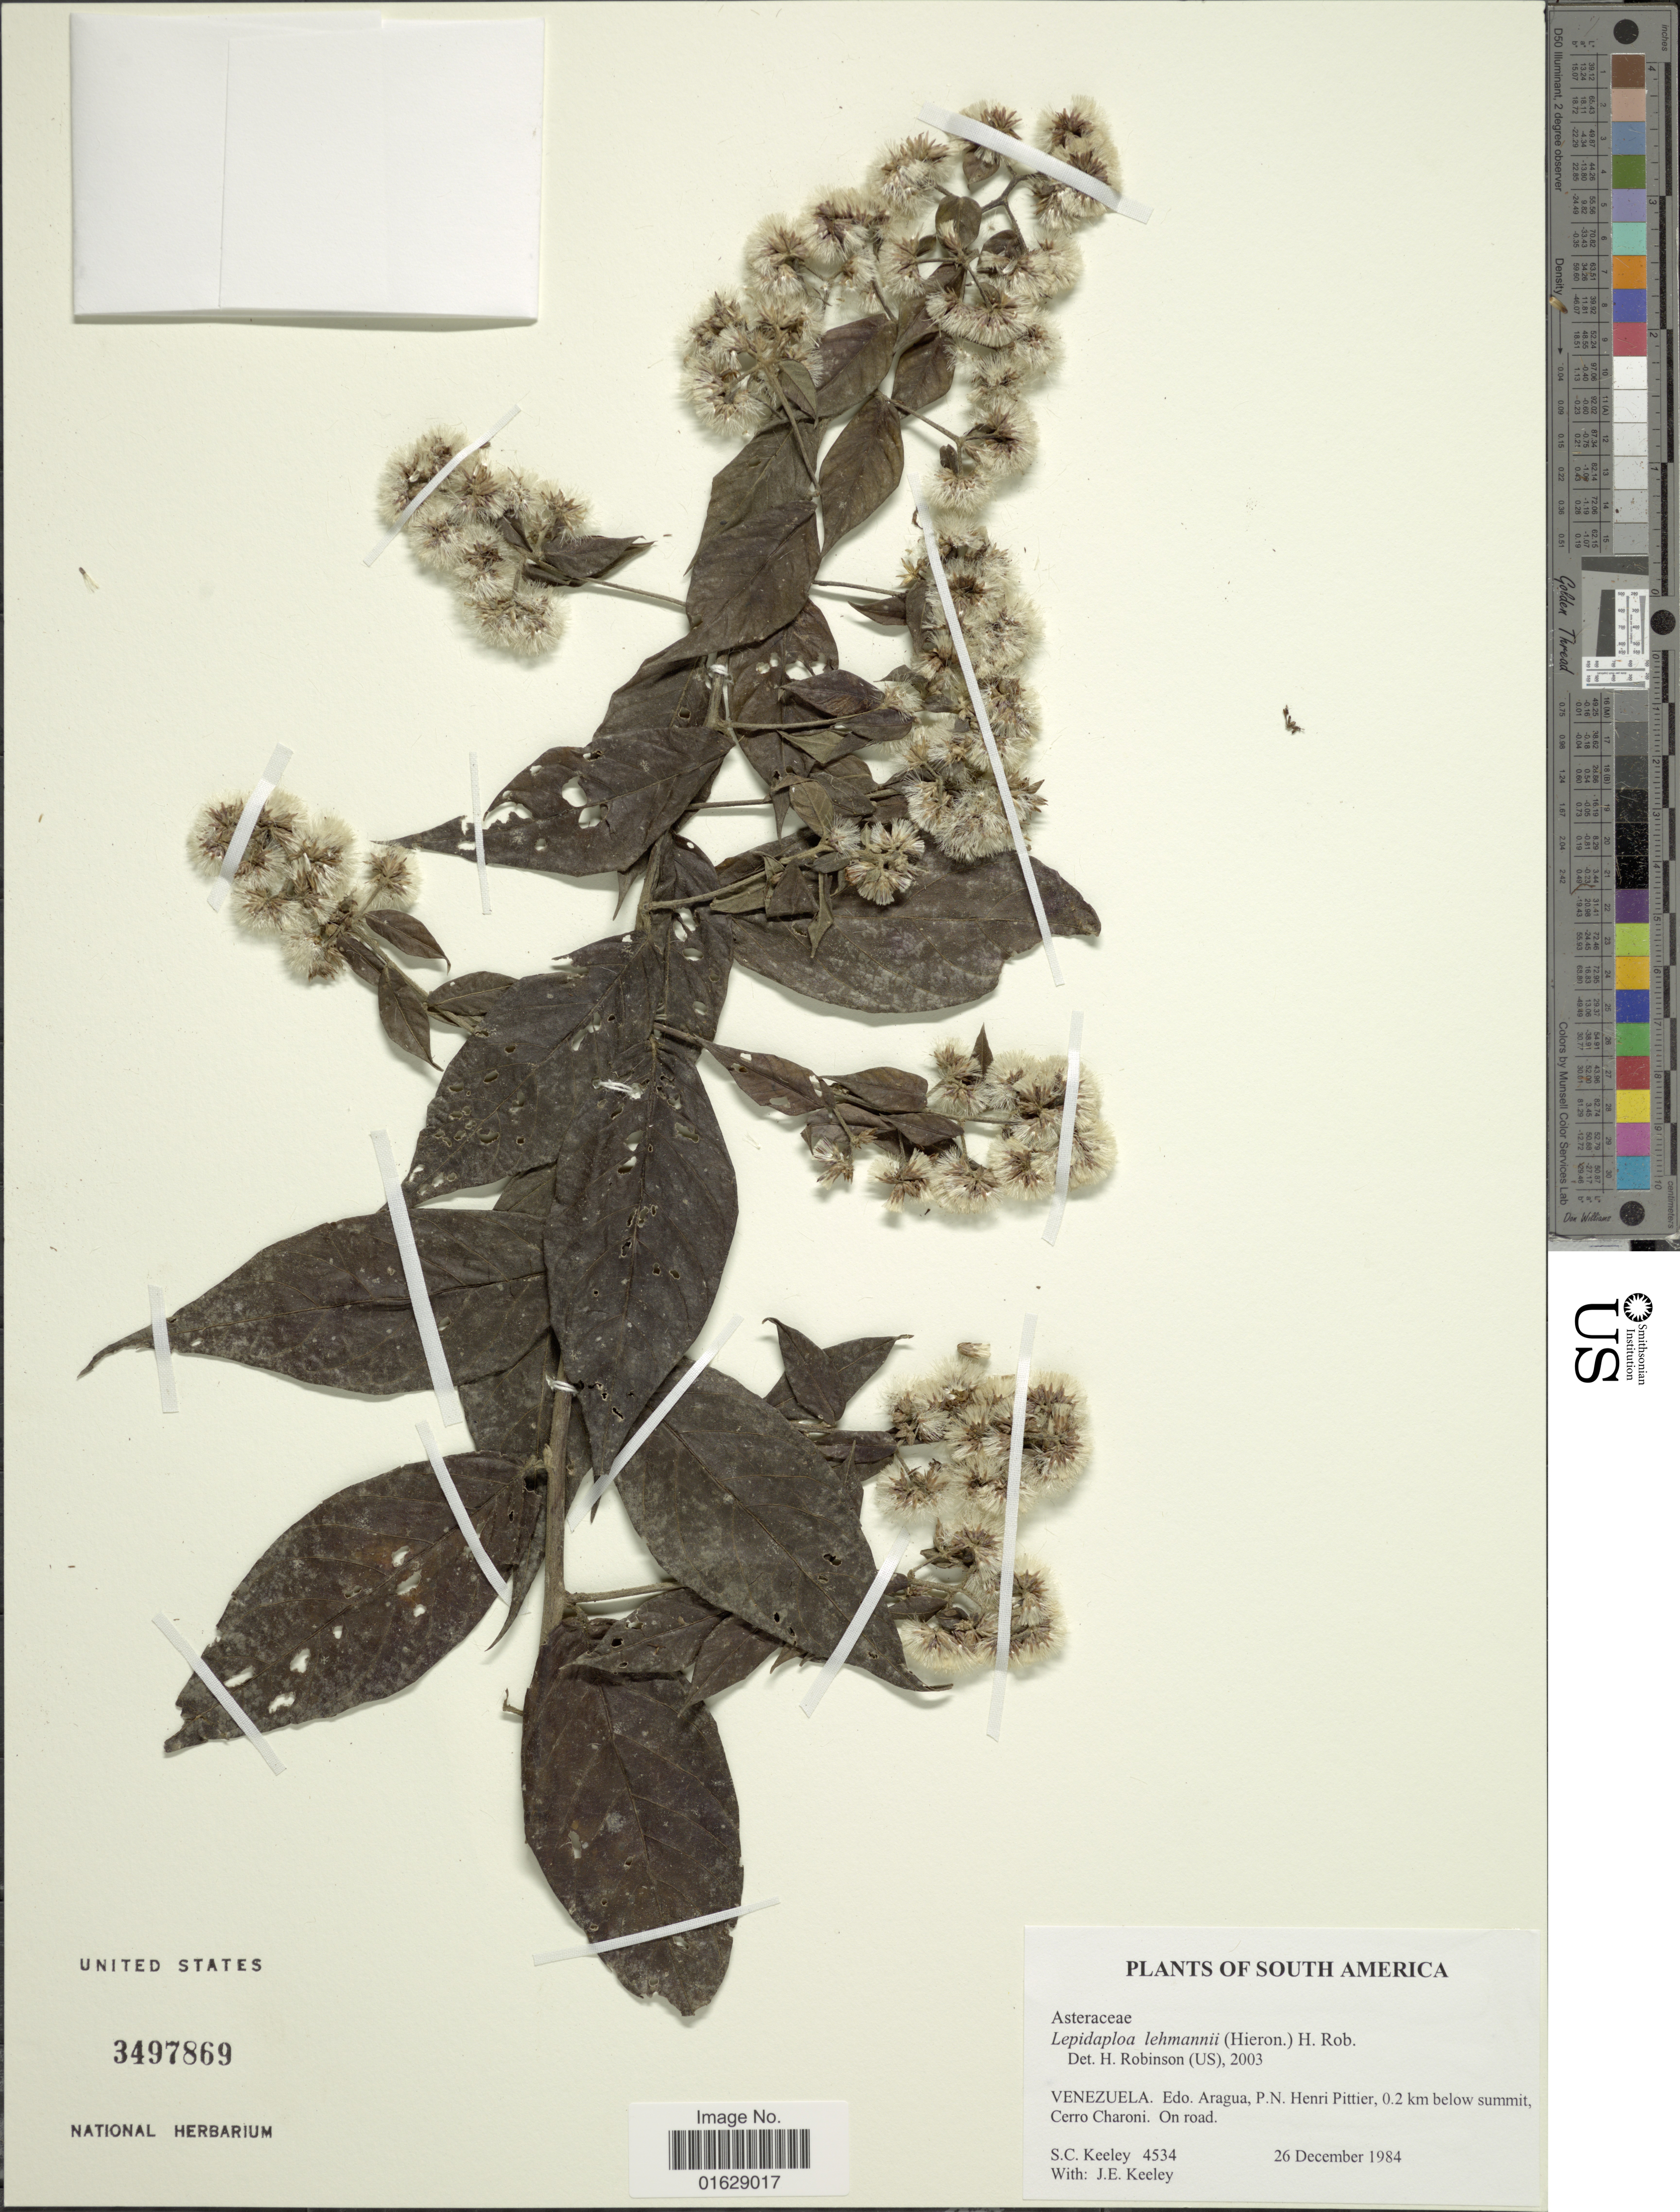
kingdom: Plantae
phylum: Tracheophyta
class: Magnoliopsida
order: Asterales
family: Asteraceae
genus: Lepidaploa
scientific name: Lepidaploa lehmannii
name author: (Hieron.) H. Rob.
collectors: S. C. Keeley & J. E. Keeley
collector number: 4534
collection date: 1984-12-26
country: Venezuela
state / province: Aragua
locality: Edo. Aragua, P. N. Henri Pittier, 0.2 km below summit, Cerro Charoni. On road.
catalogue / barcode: US 3497869